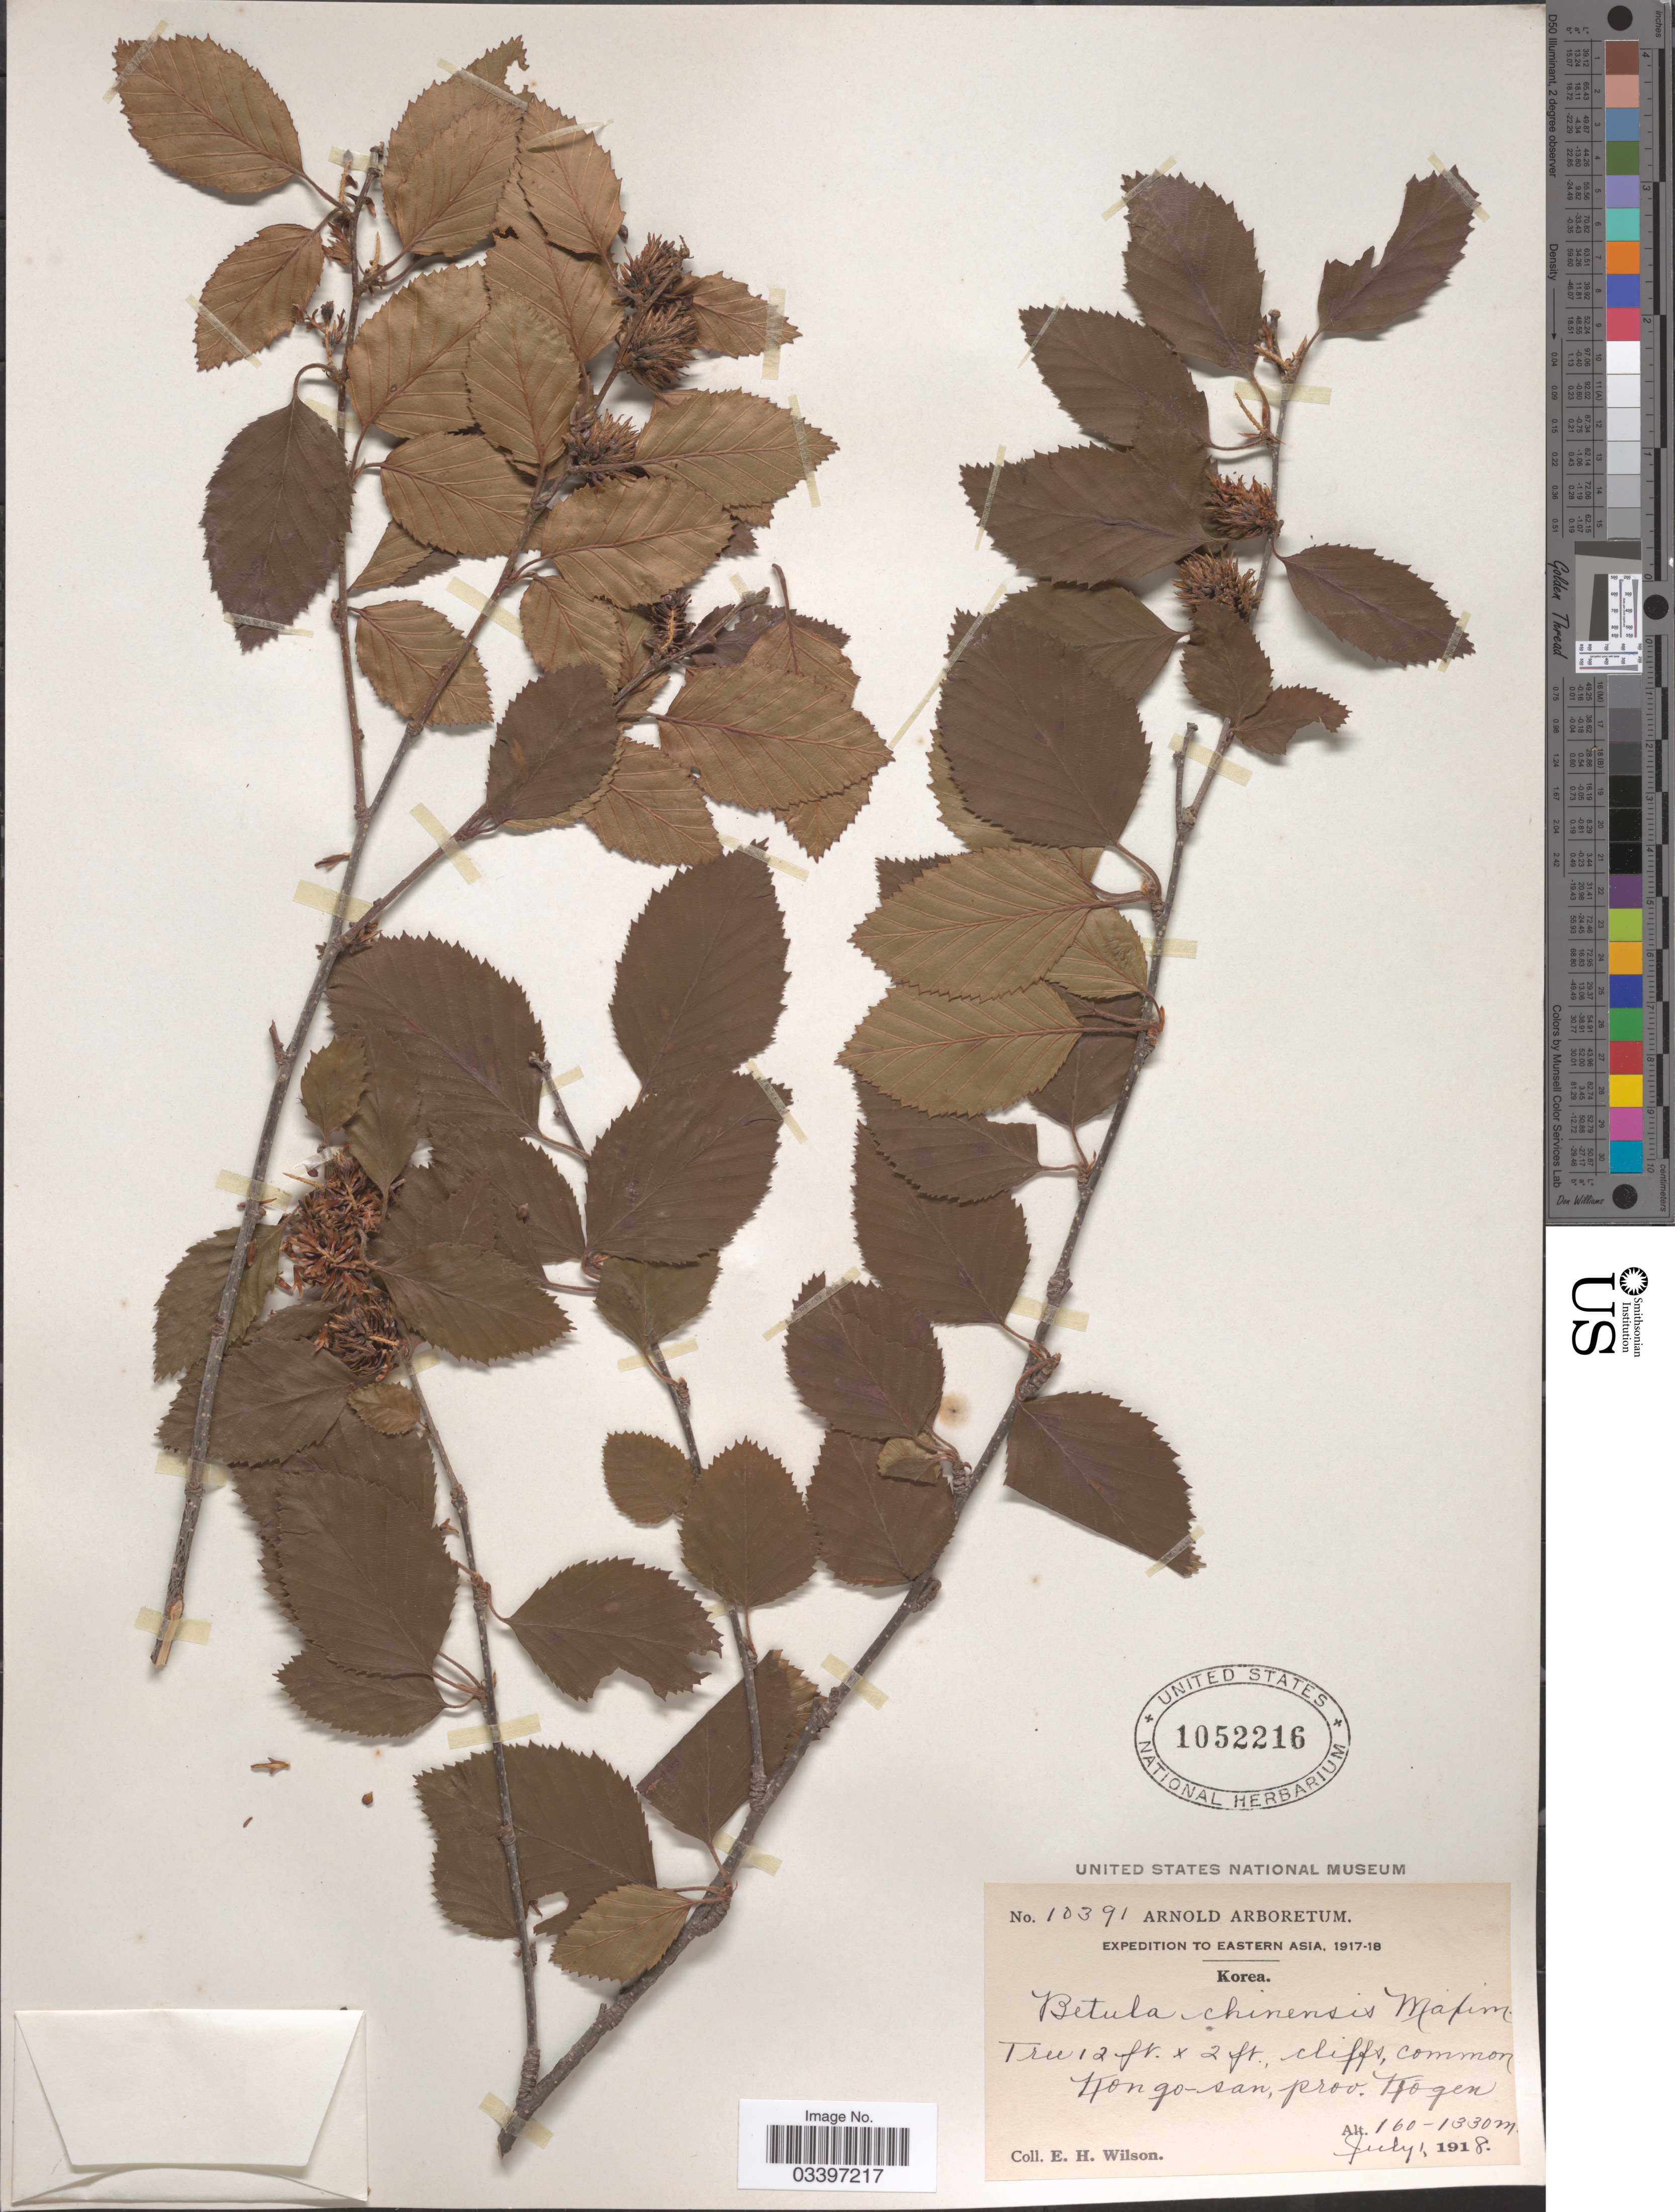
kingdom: Plantae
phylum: Tracheophyta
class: Magnoliopsida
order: Fagales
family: Betulaceae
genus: Betula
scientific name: Betula chinensis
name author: Maxim.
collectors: E. Wilson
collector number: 10391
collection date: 1918-07-01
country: North Korea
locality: Kongo-san, prov. Kōgen.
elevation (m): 160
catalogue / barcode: US 1052216